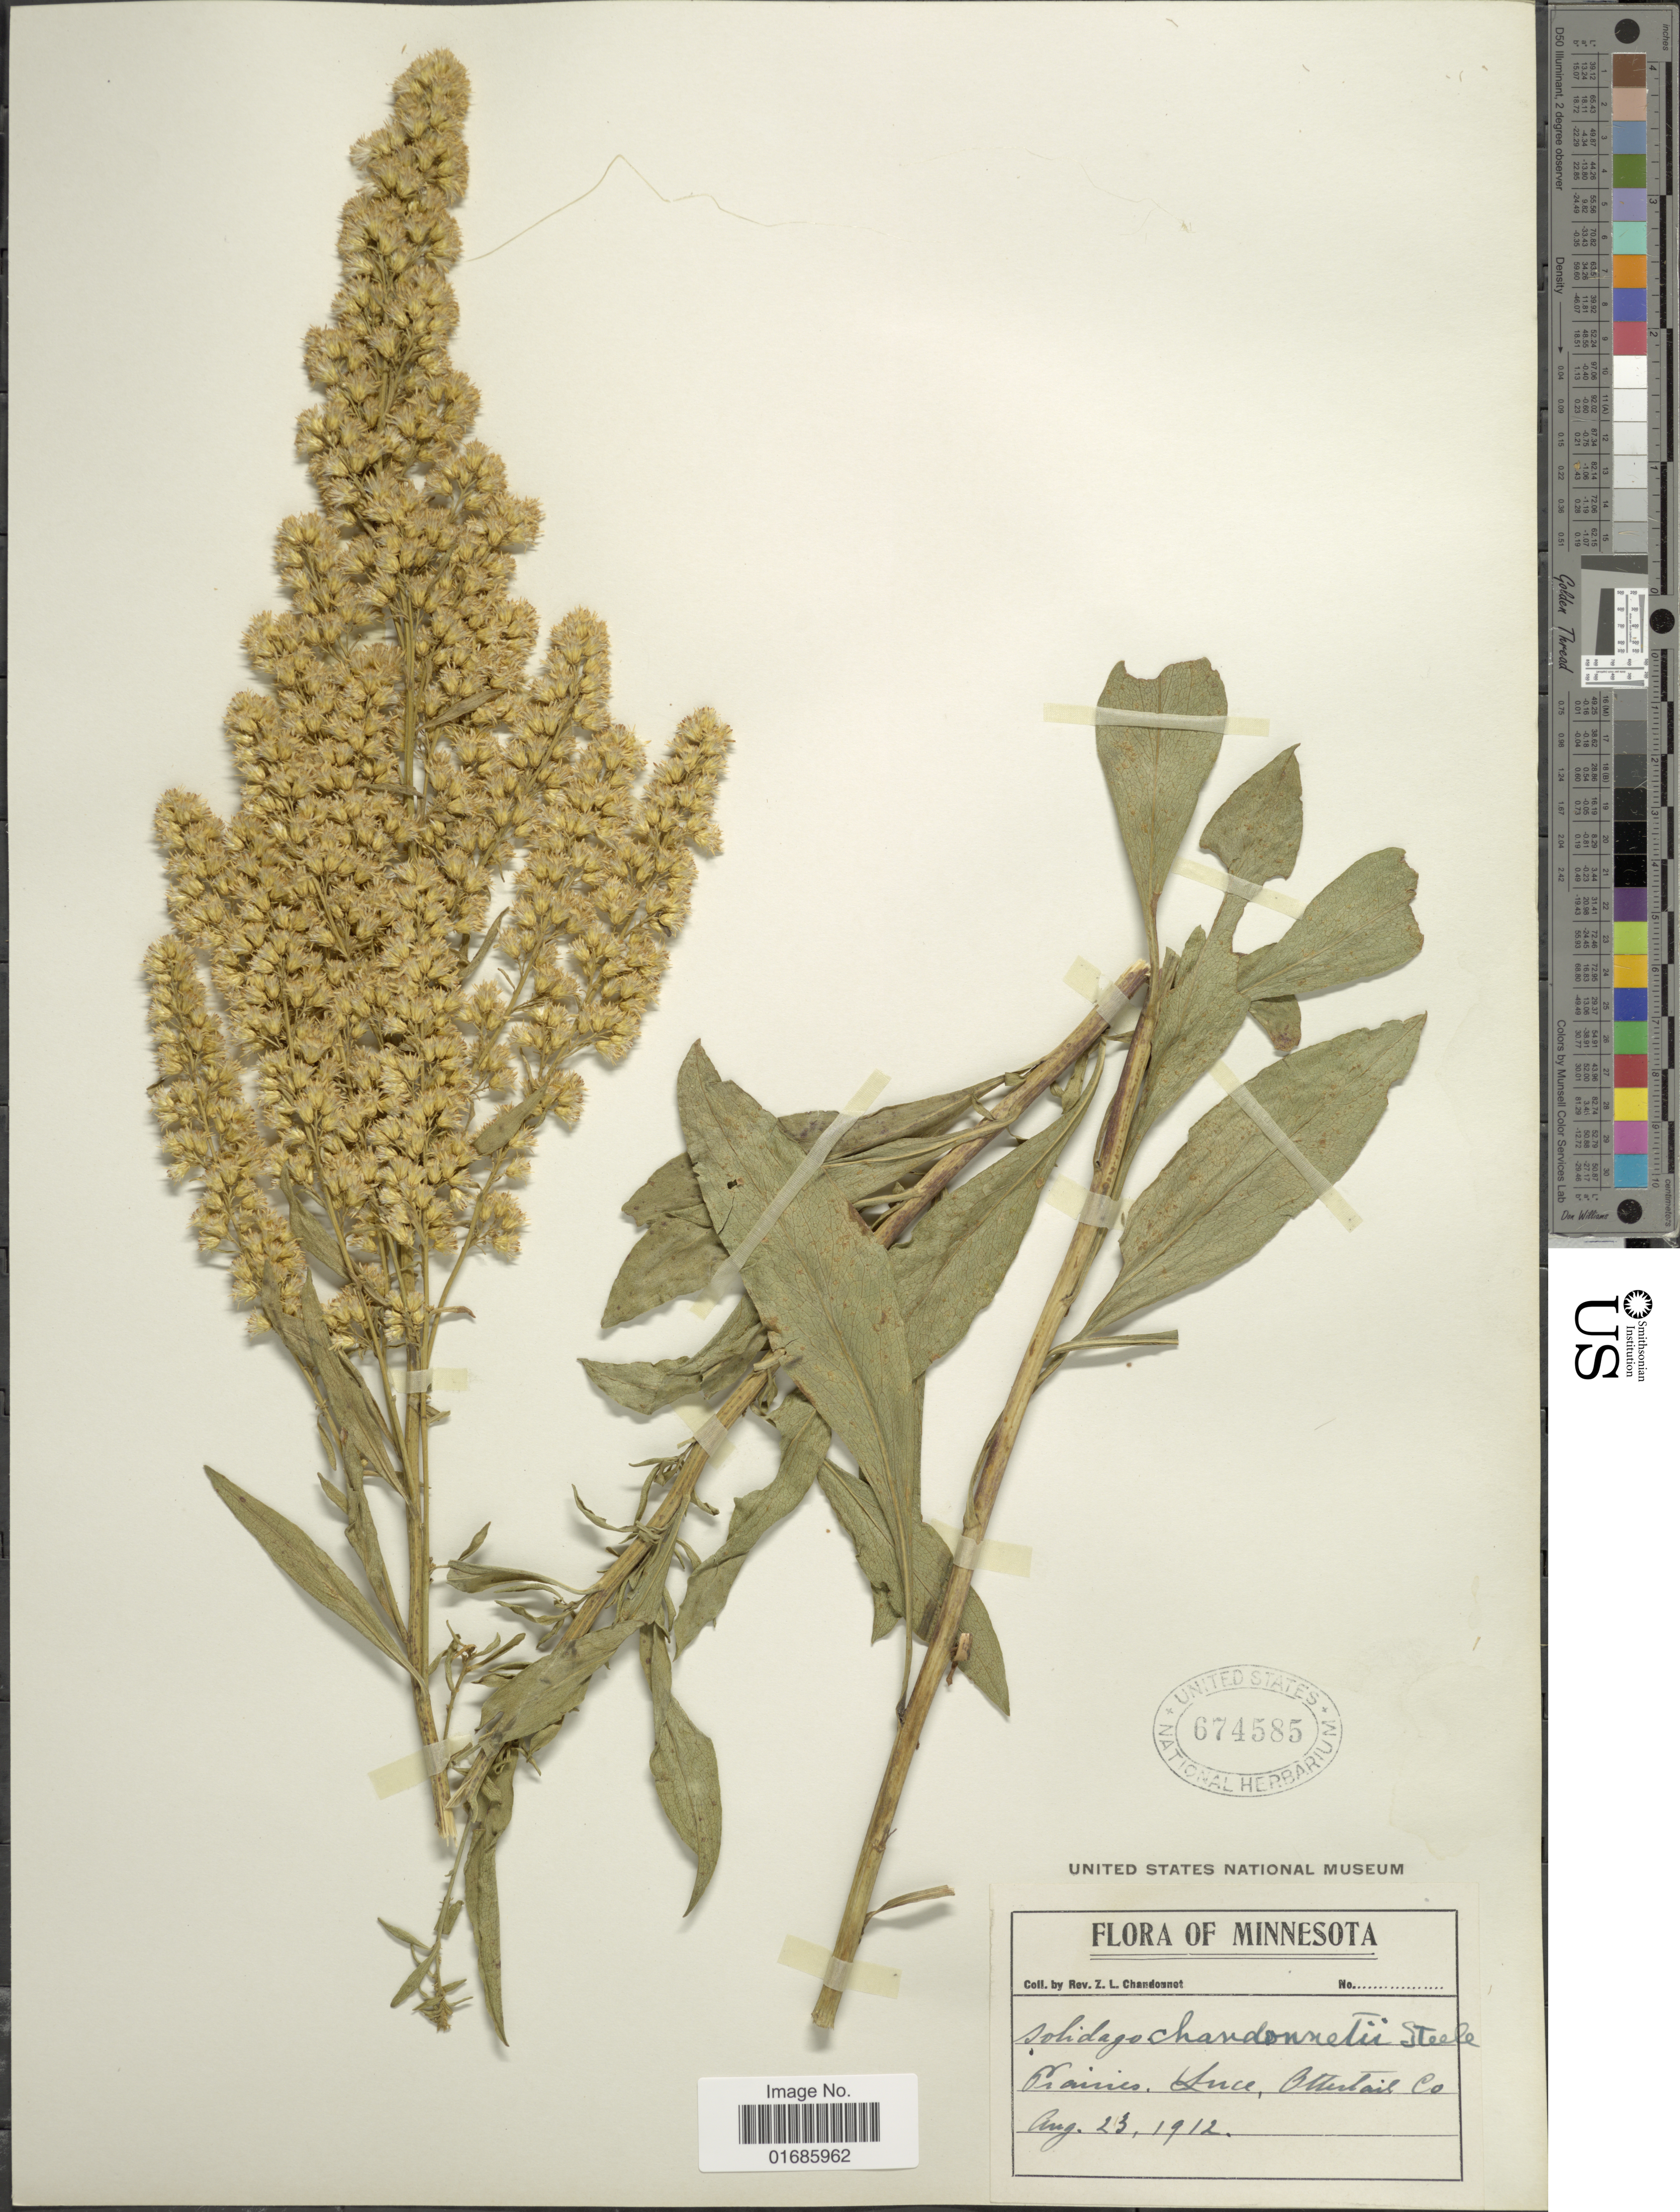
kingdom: Plantae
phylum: Tracheophyta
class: Magnoliopsida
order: Asterales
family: Asteraceae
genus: Solidago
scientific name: Solidago chandonnetii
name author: E.S. Steele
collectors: Z. Chandonnet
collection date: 1912-08-23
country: United States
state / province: Minnesota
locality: Prairies, Luce, Otter tail Co.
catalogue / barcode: US 674585